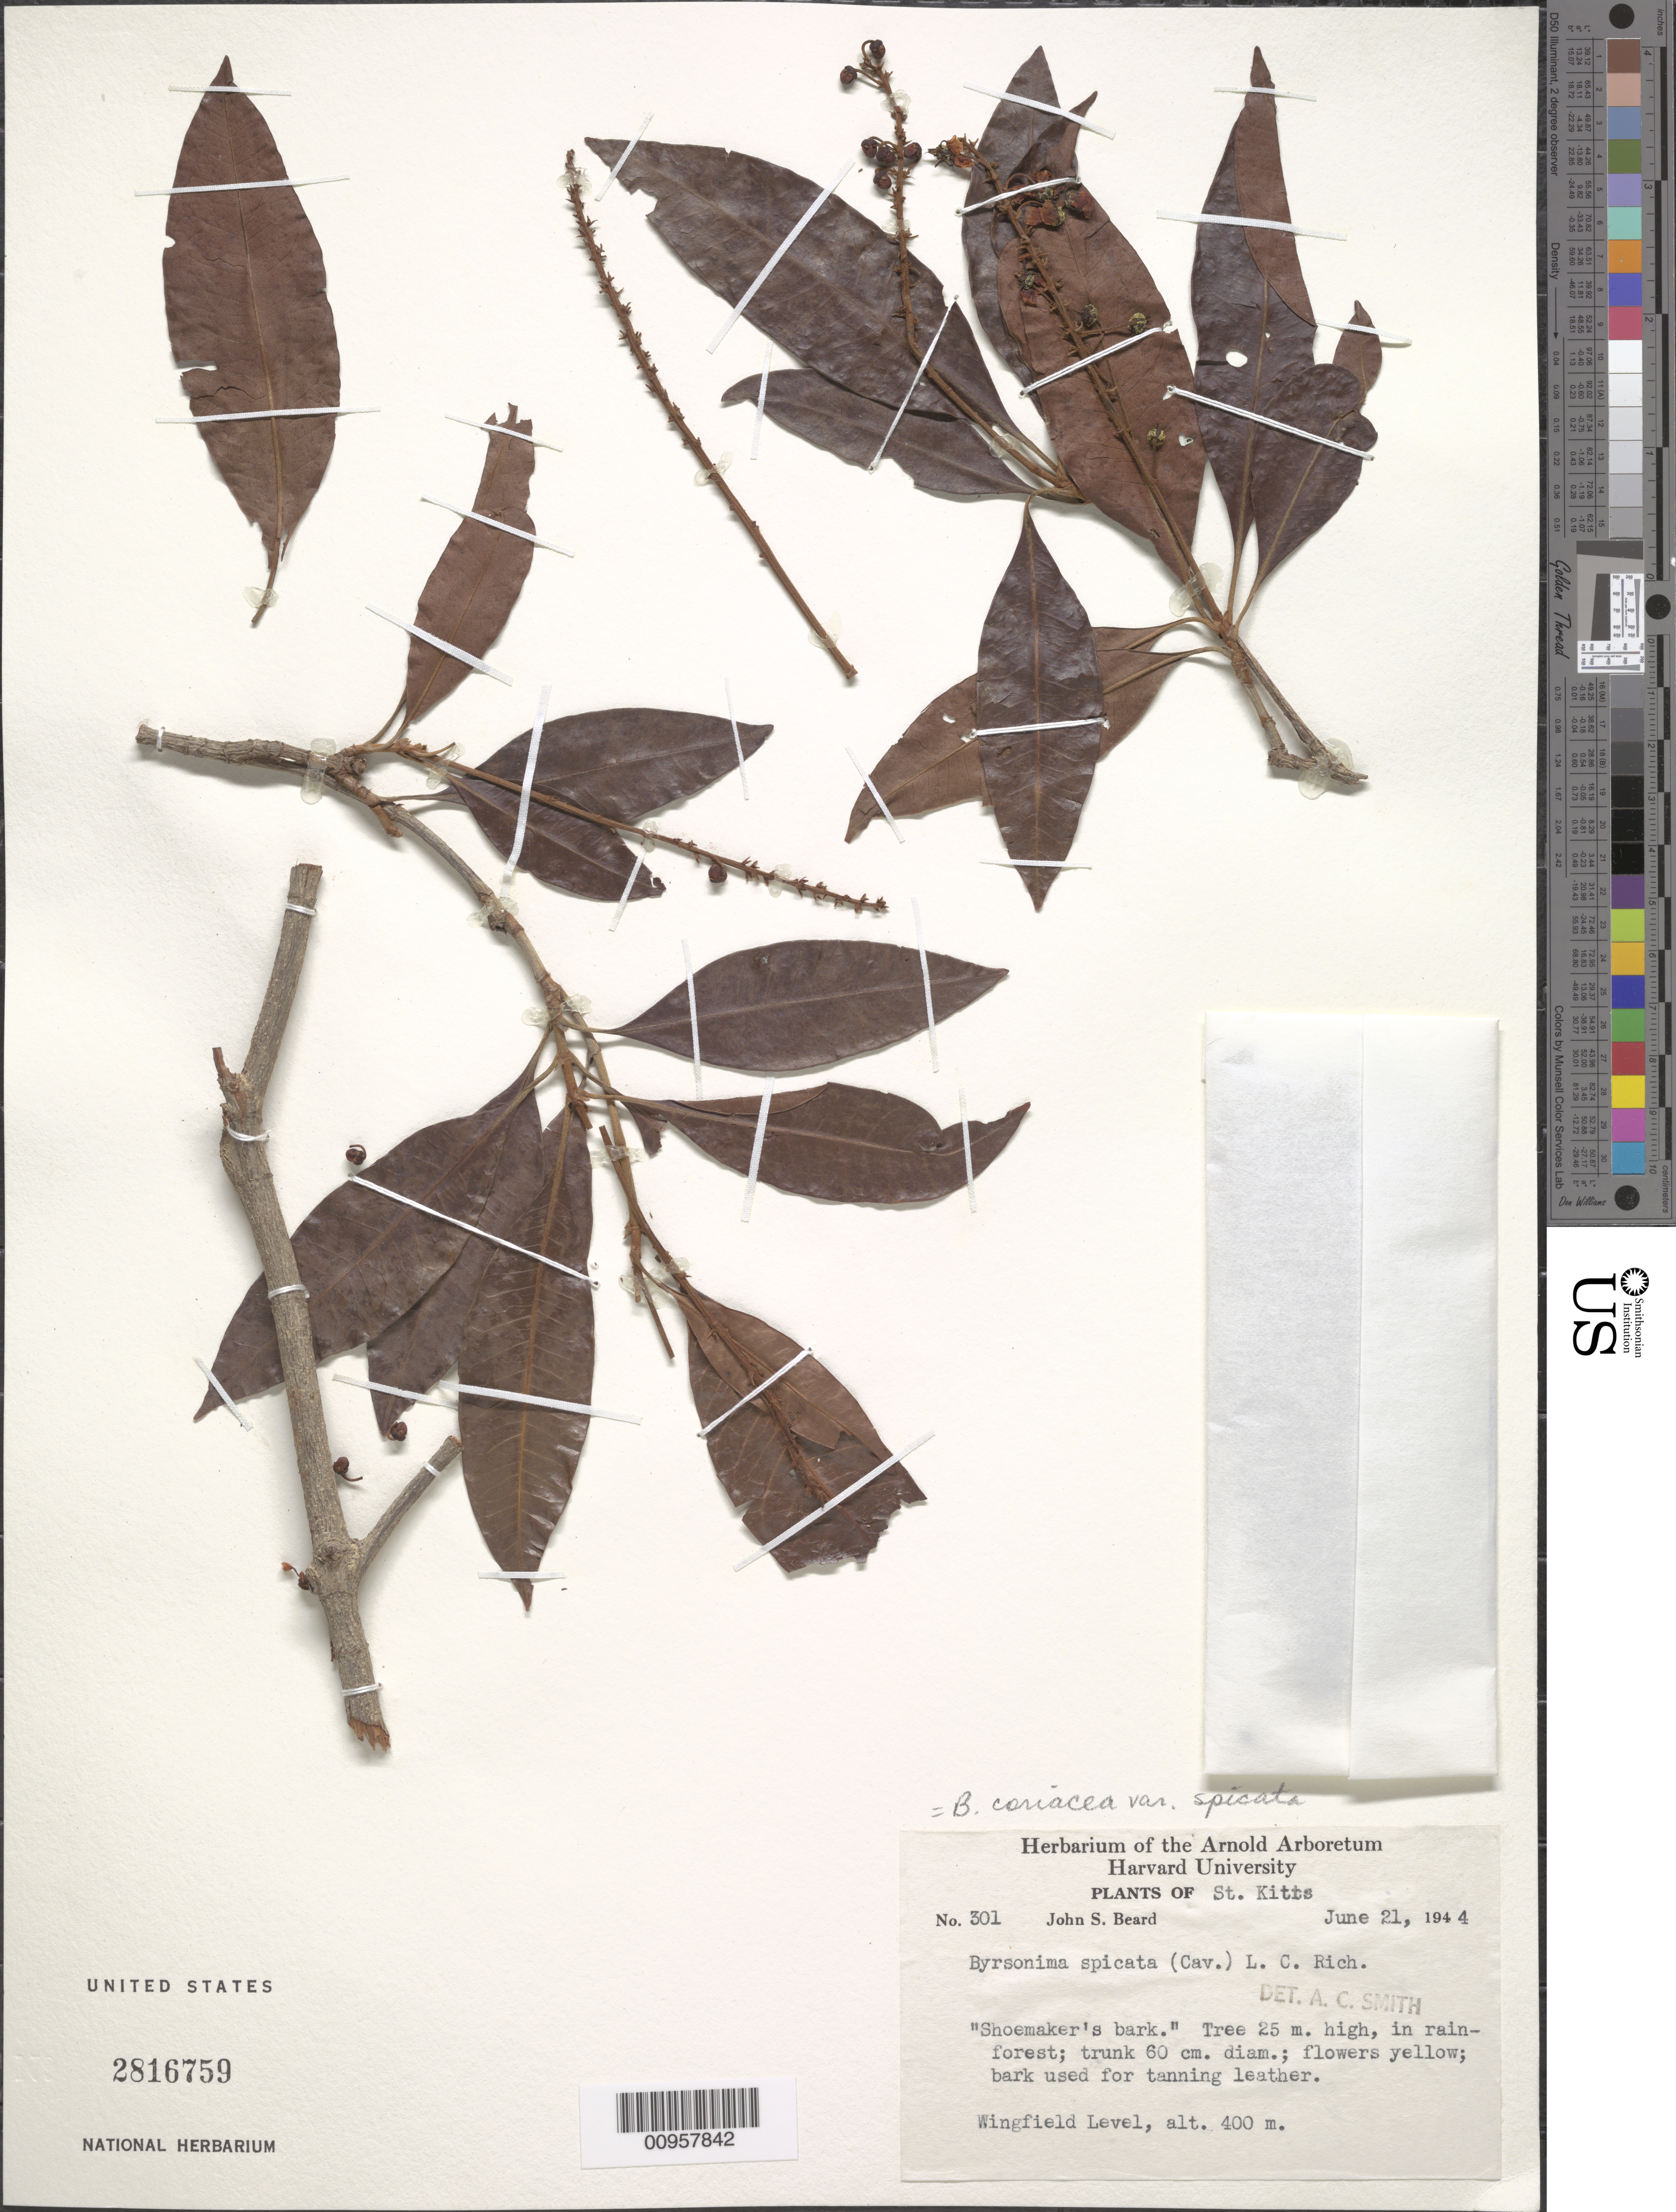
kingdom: Plantae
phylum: Tracheophyta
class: Magnoliopsida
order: Malpighiales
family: Malpighiaceae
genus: Byrsonima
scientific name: Byrsonima spicata (Cav.) DC.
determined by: Smith, A. C.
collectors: J. Beard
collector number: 301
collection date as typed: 21 Jun 1944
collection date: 1944-06-21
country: St. Christopher-Nevis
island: St. Christopher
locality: Wingfield Level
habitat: In rainforest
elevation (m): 400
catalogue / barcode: US 2816759